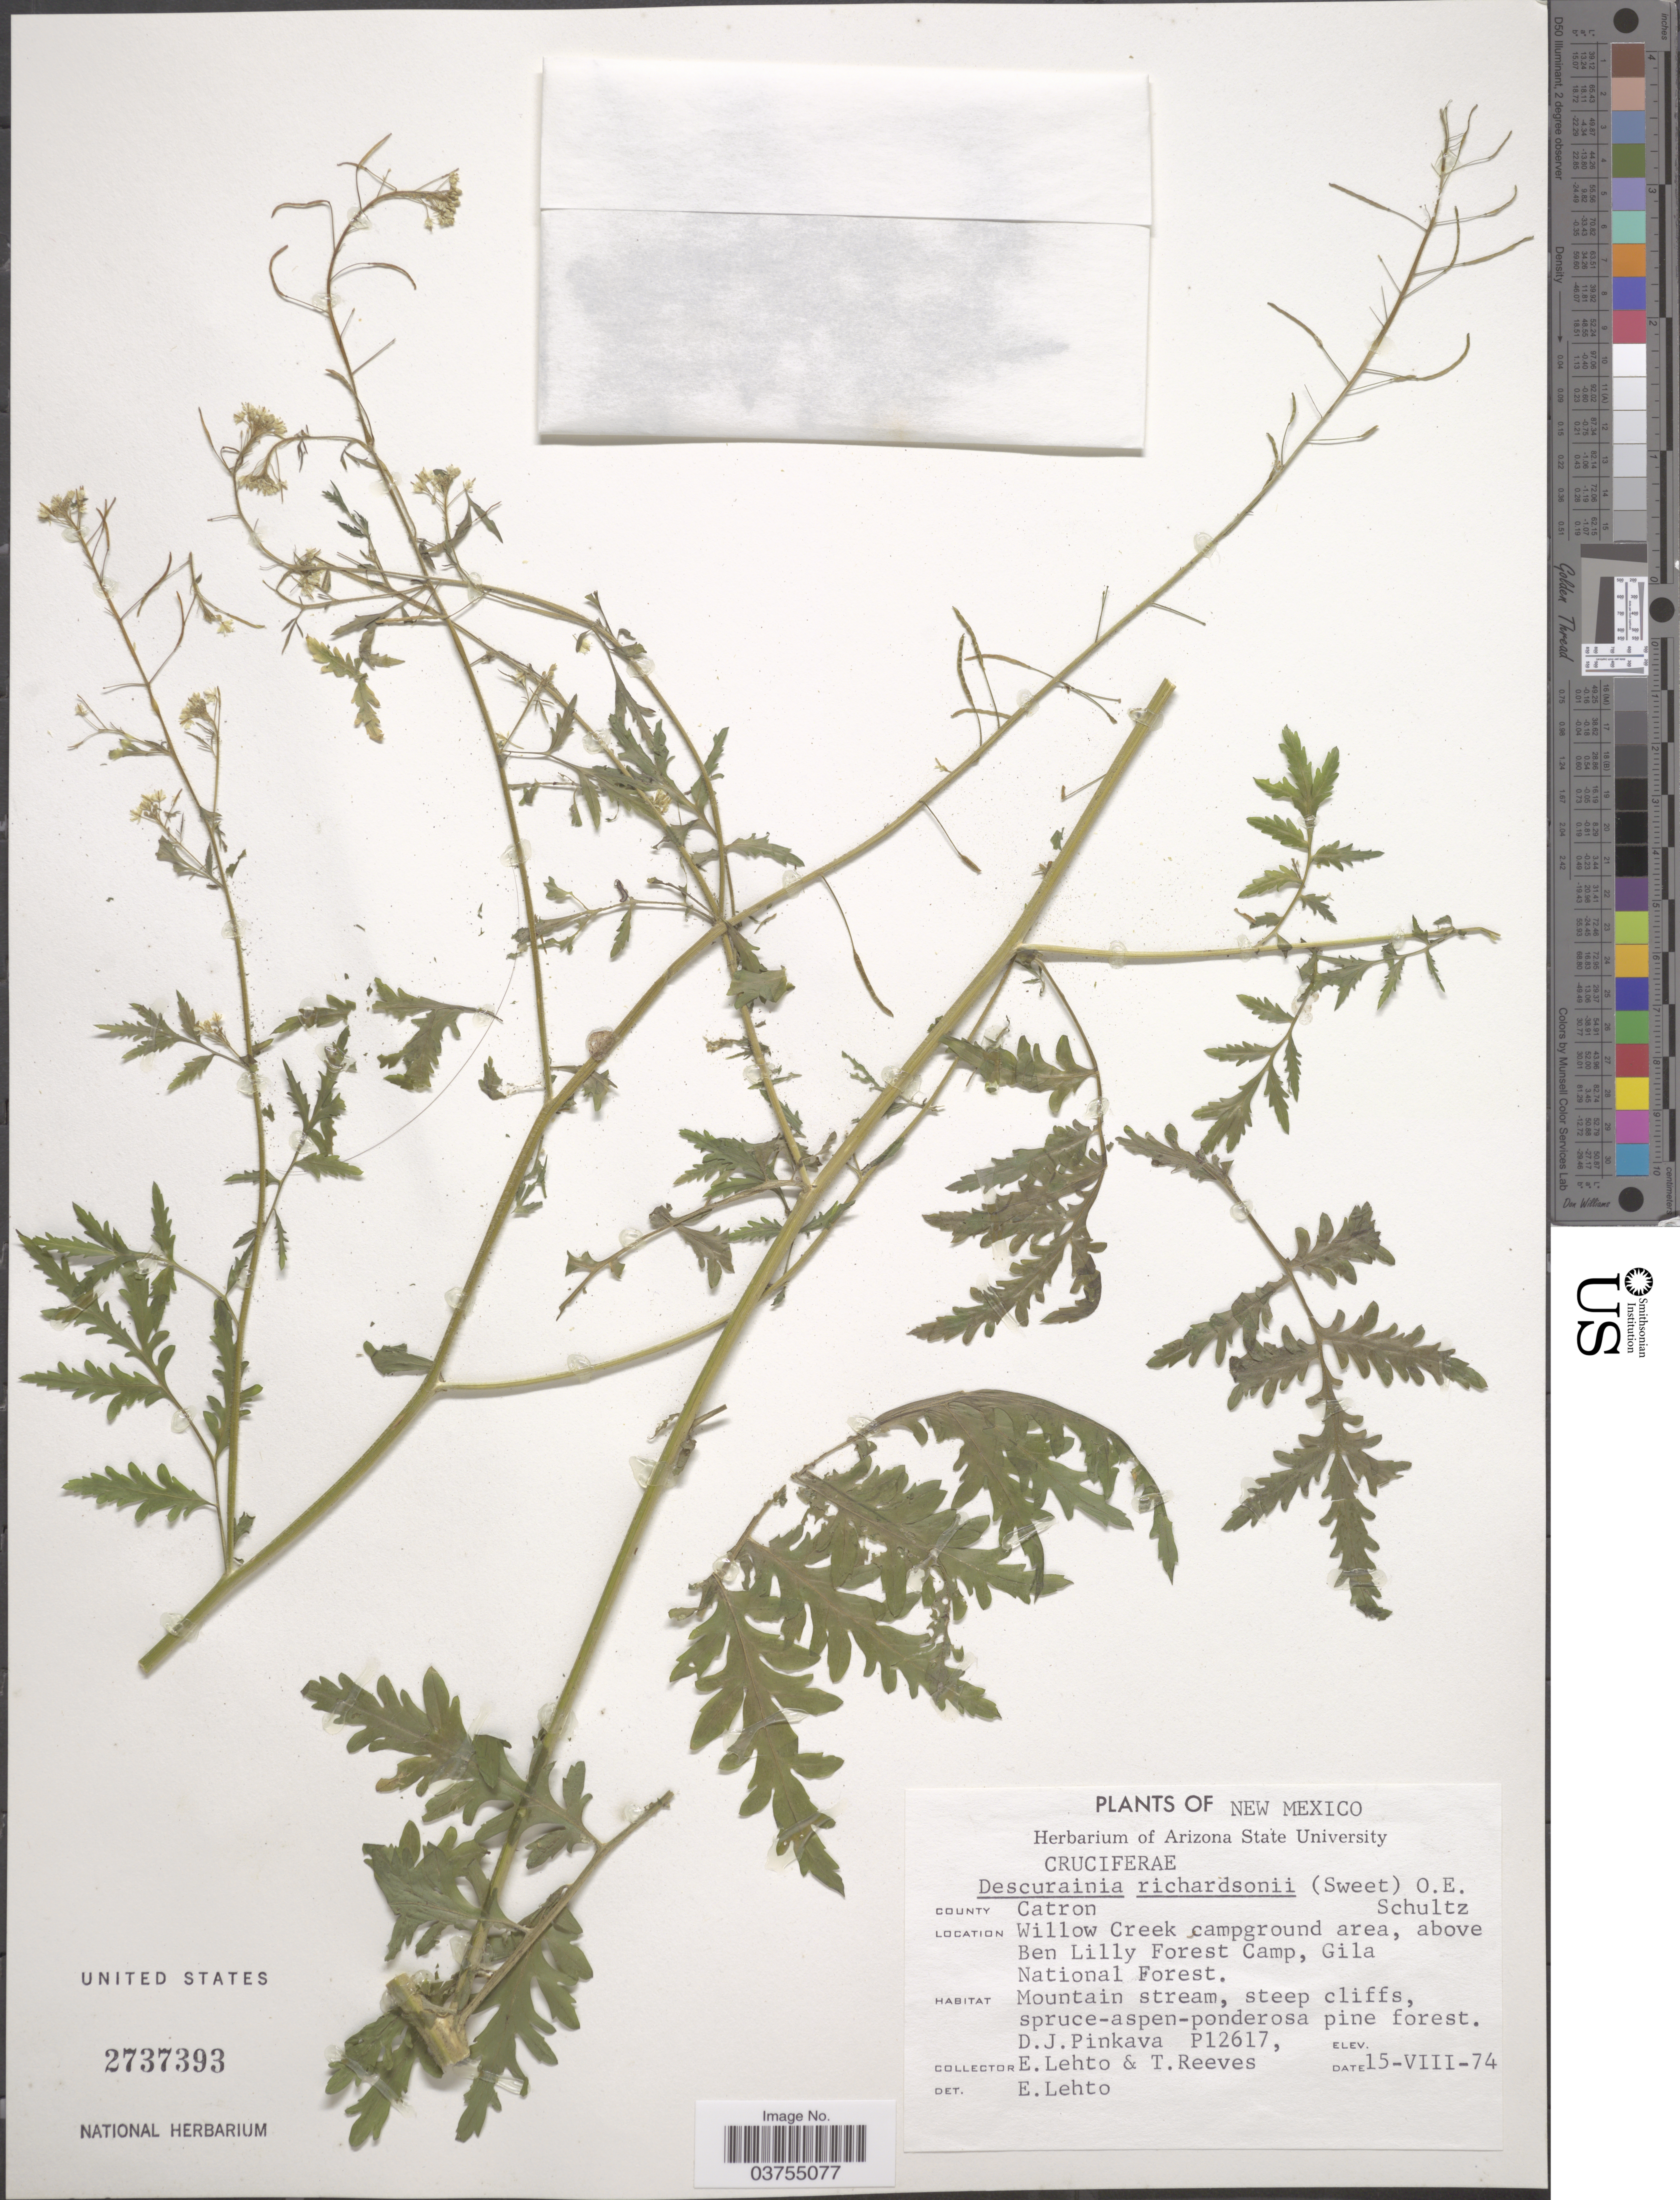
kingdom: Plantae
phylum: Tracheophyta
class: Magnoliopsida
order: Brassicales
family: Brassicaceae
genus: Descurainia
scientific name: Descurainia richardsonii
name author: (C.A. Mey.) O.E. Schulz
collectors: D. J. Pinkava, E. Lehto & T. Reeves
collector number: P12617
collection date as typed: Transcribed d/m/y: 15/8/74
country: United States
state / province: New Mexico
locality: County Catron. Willow Creek campground area, above Ben Lilly Forest Camp, Gila National Forest.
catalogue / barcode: US 2737393